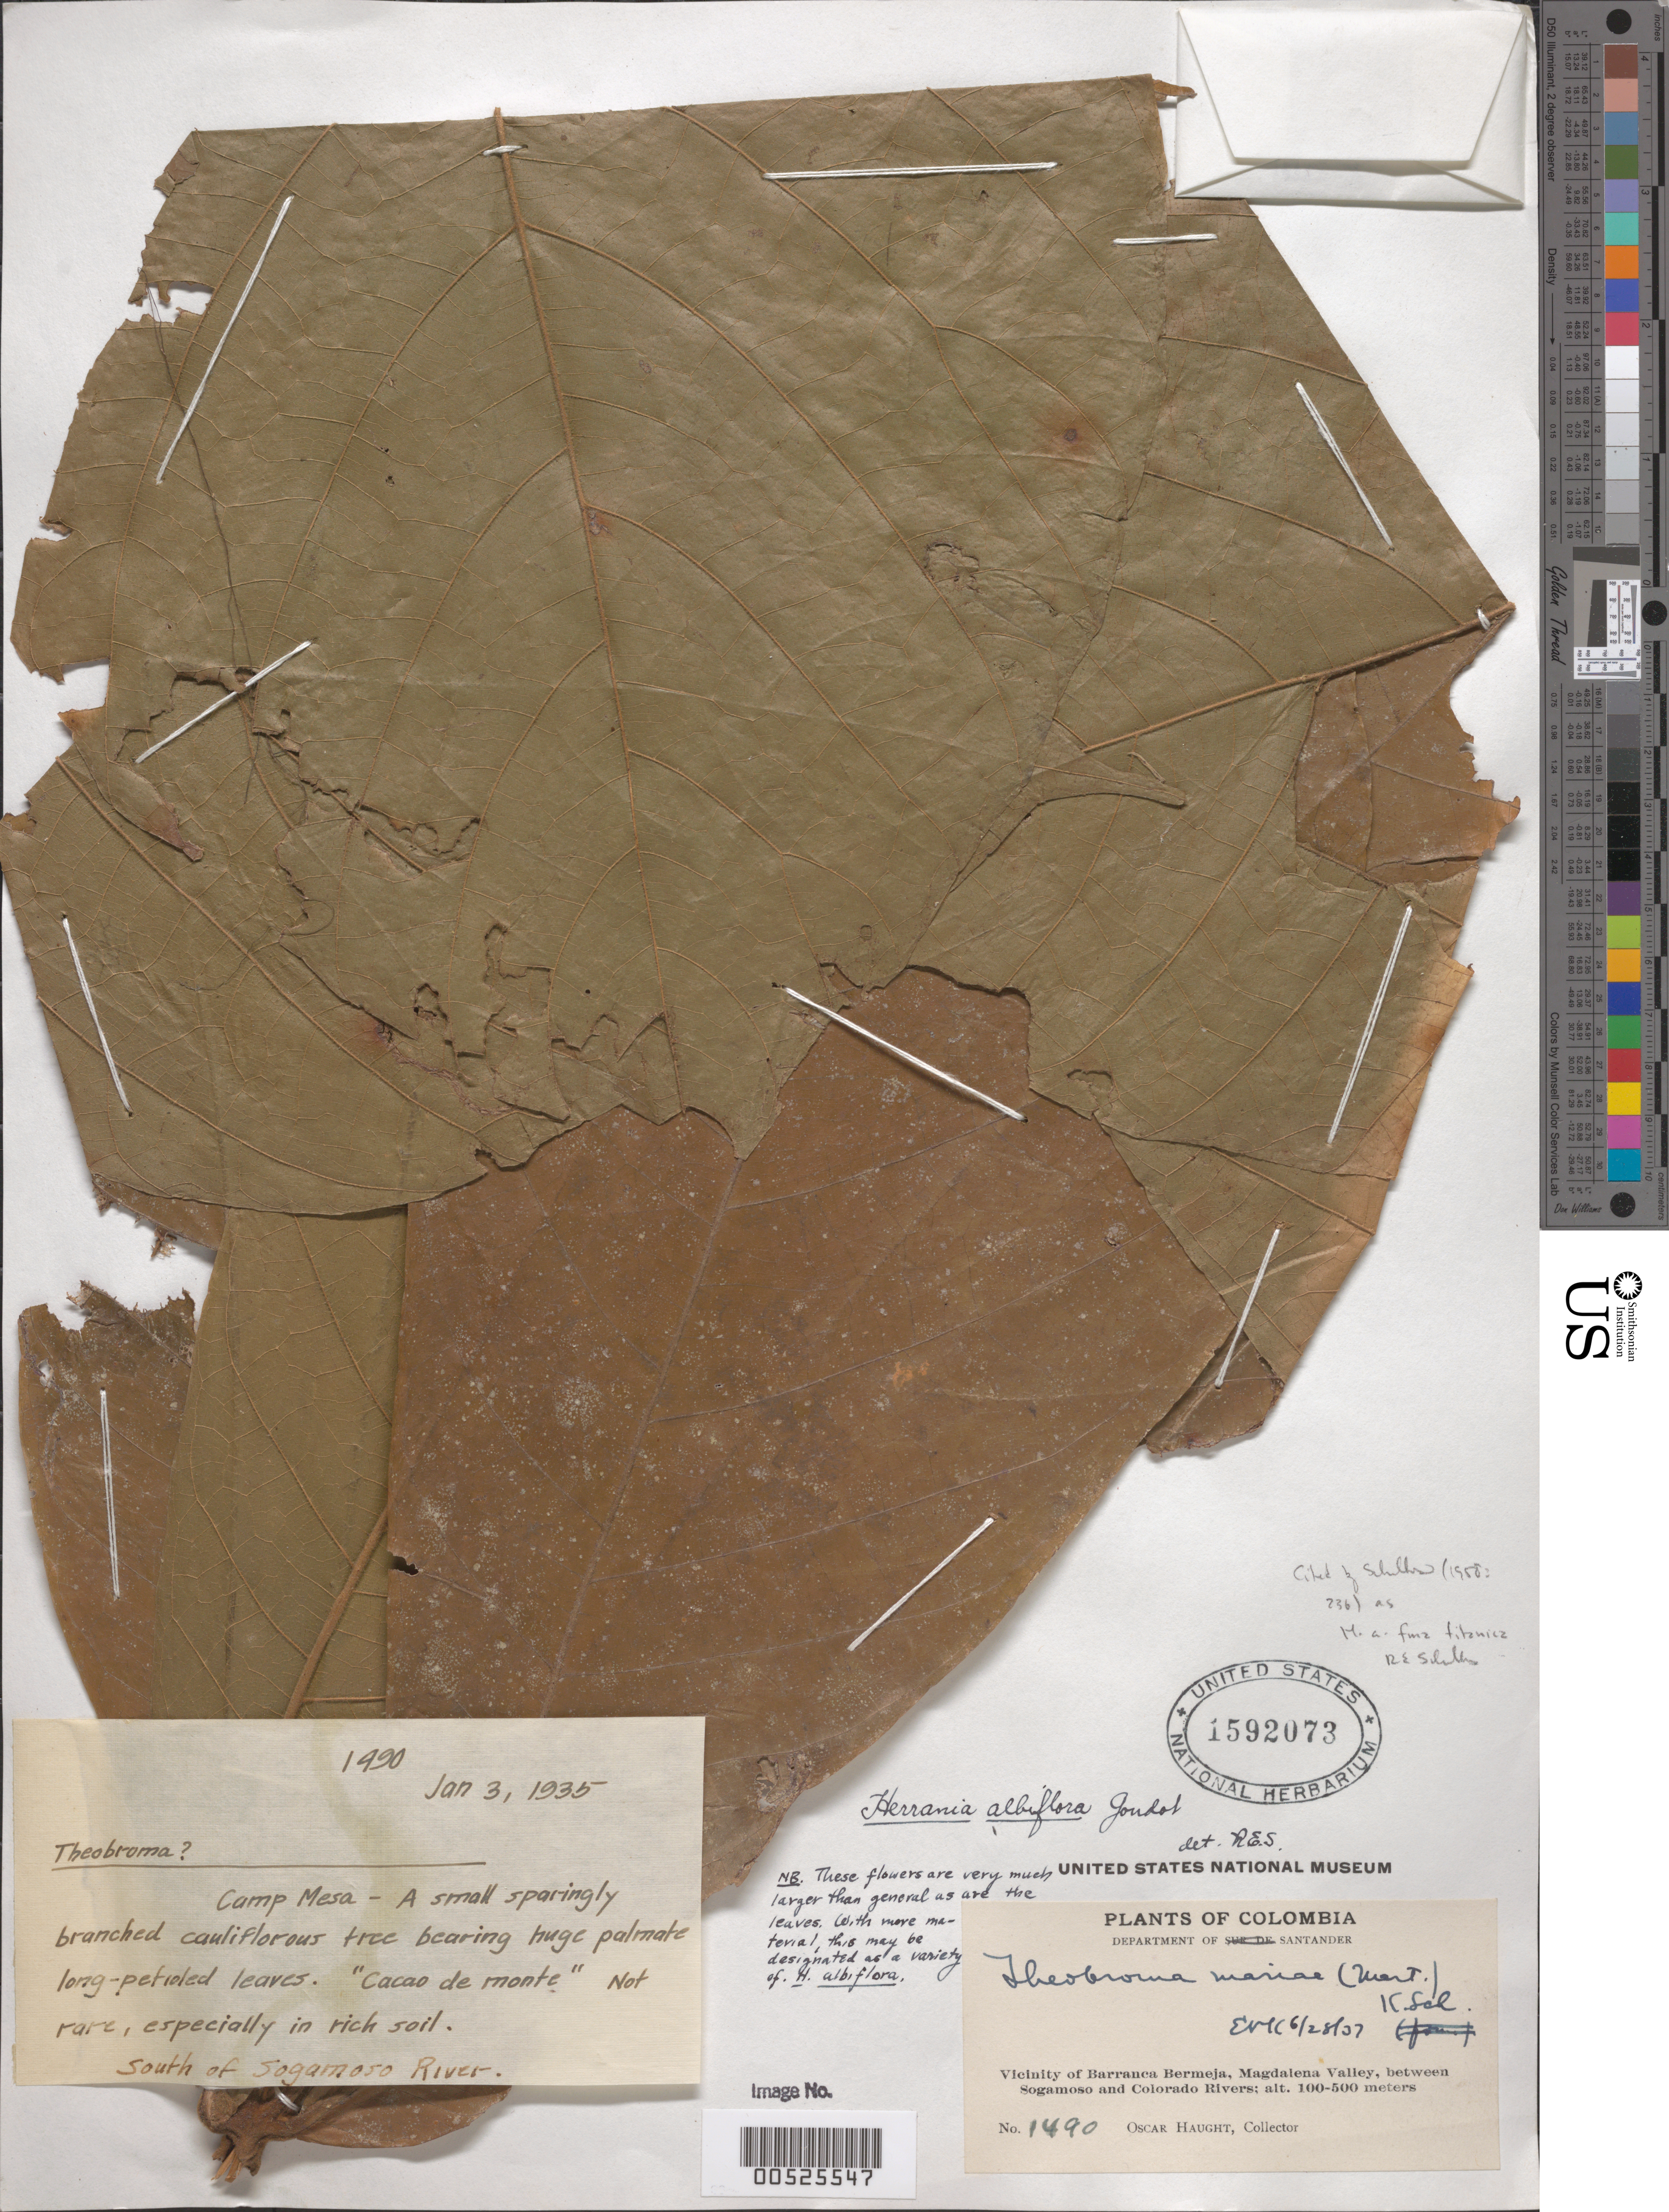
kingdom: Plantae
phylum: Tracheophyta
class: Magnoliopsida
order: Malvales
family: Malvaceae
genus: Theobroma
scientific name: Theobroma albiflorum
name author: (Goudot) De Wild.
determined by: Dorr, L. J., (BOT), Smithsonian Institution - National Museum of Natural History (UNITED STATES)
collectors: O. L. Haught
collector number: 1490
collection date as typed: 03 Jan 1935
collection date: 1935-01-03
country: Colombia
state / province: Santander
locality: S of Sogamoso River, Vicinity of Barrancabermeja, Magdalena Valley, between Sogamoso and Colorado Rivers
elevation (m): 100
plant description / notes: Common name: Cacao de Monte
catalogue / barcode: US 1592073